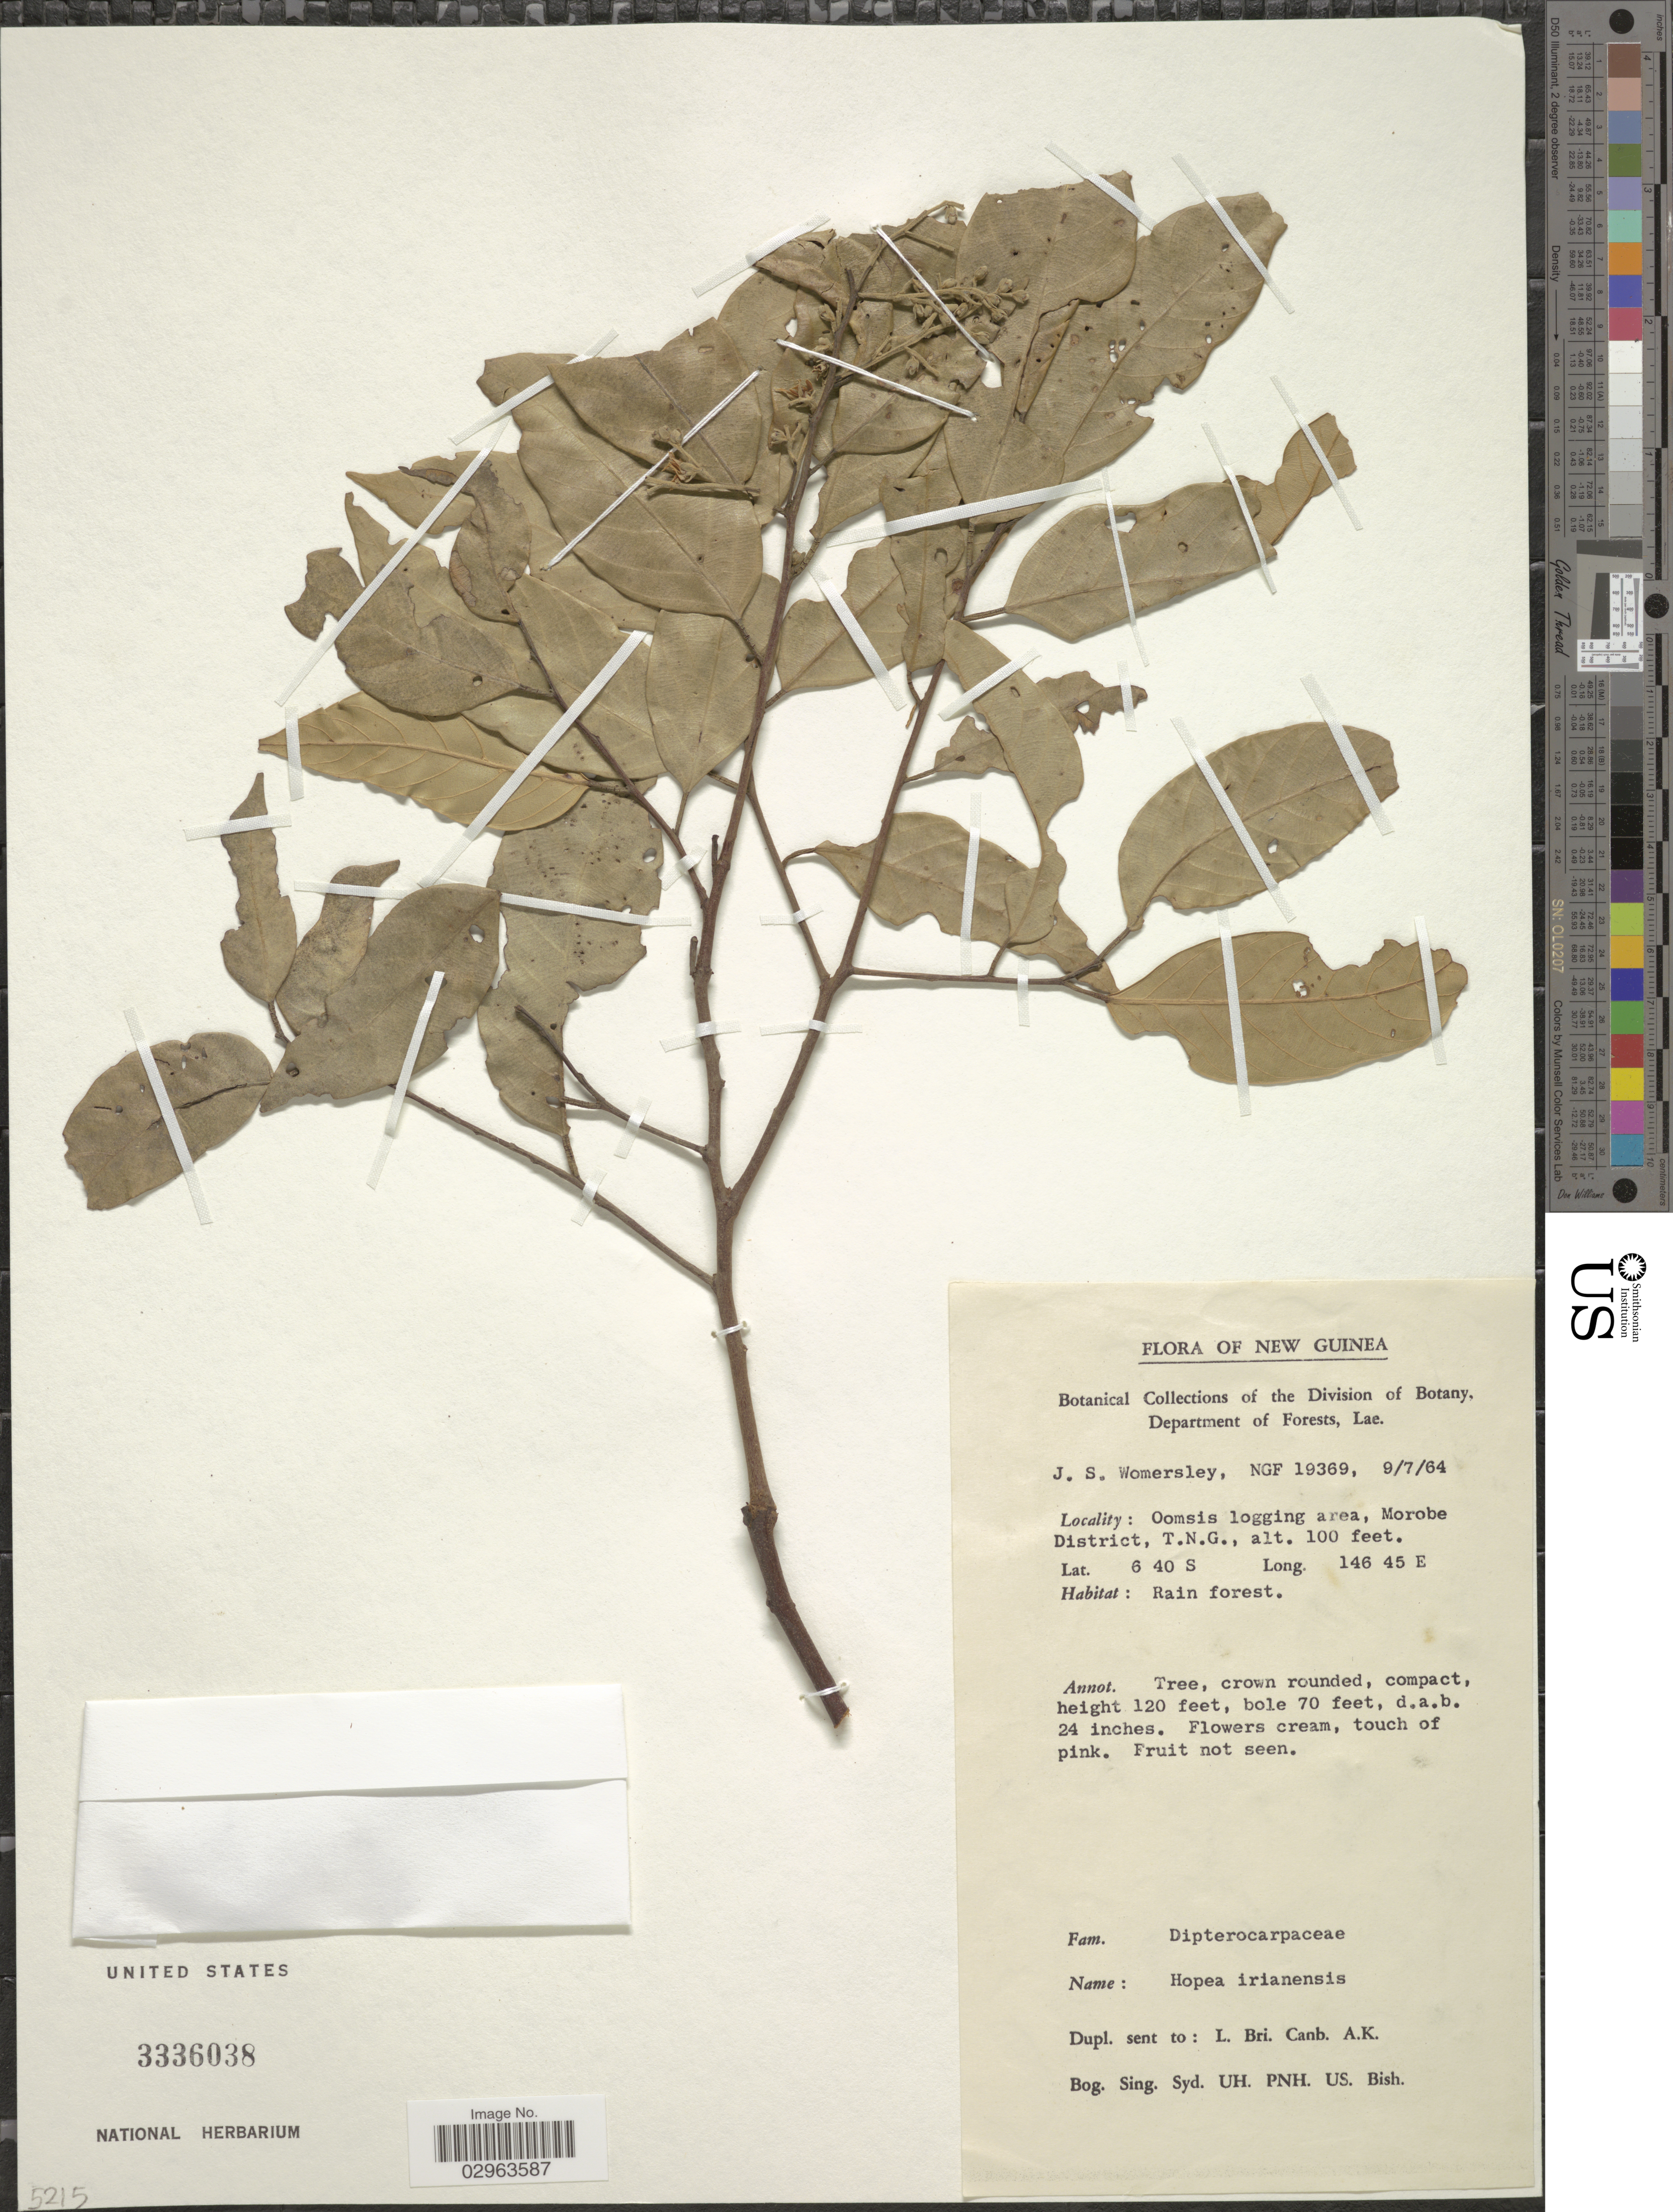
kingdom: Plantae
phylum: Tracheophyta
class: Magnoliopsida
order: Malvales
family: Dipterocarpaceae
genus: Hopea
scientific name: Hopea iriana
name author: Slooten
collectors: J. S. Womersley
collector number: NGF19369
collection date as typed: Transcribed d/m/y: 9/7/64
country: Papua New Guinea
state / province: Morobe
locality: New Guinea. Oomsis logging area, Morobe District, T.N.G.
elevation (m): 30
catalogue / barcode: US 3336038